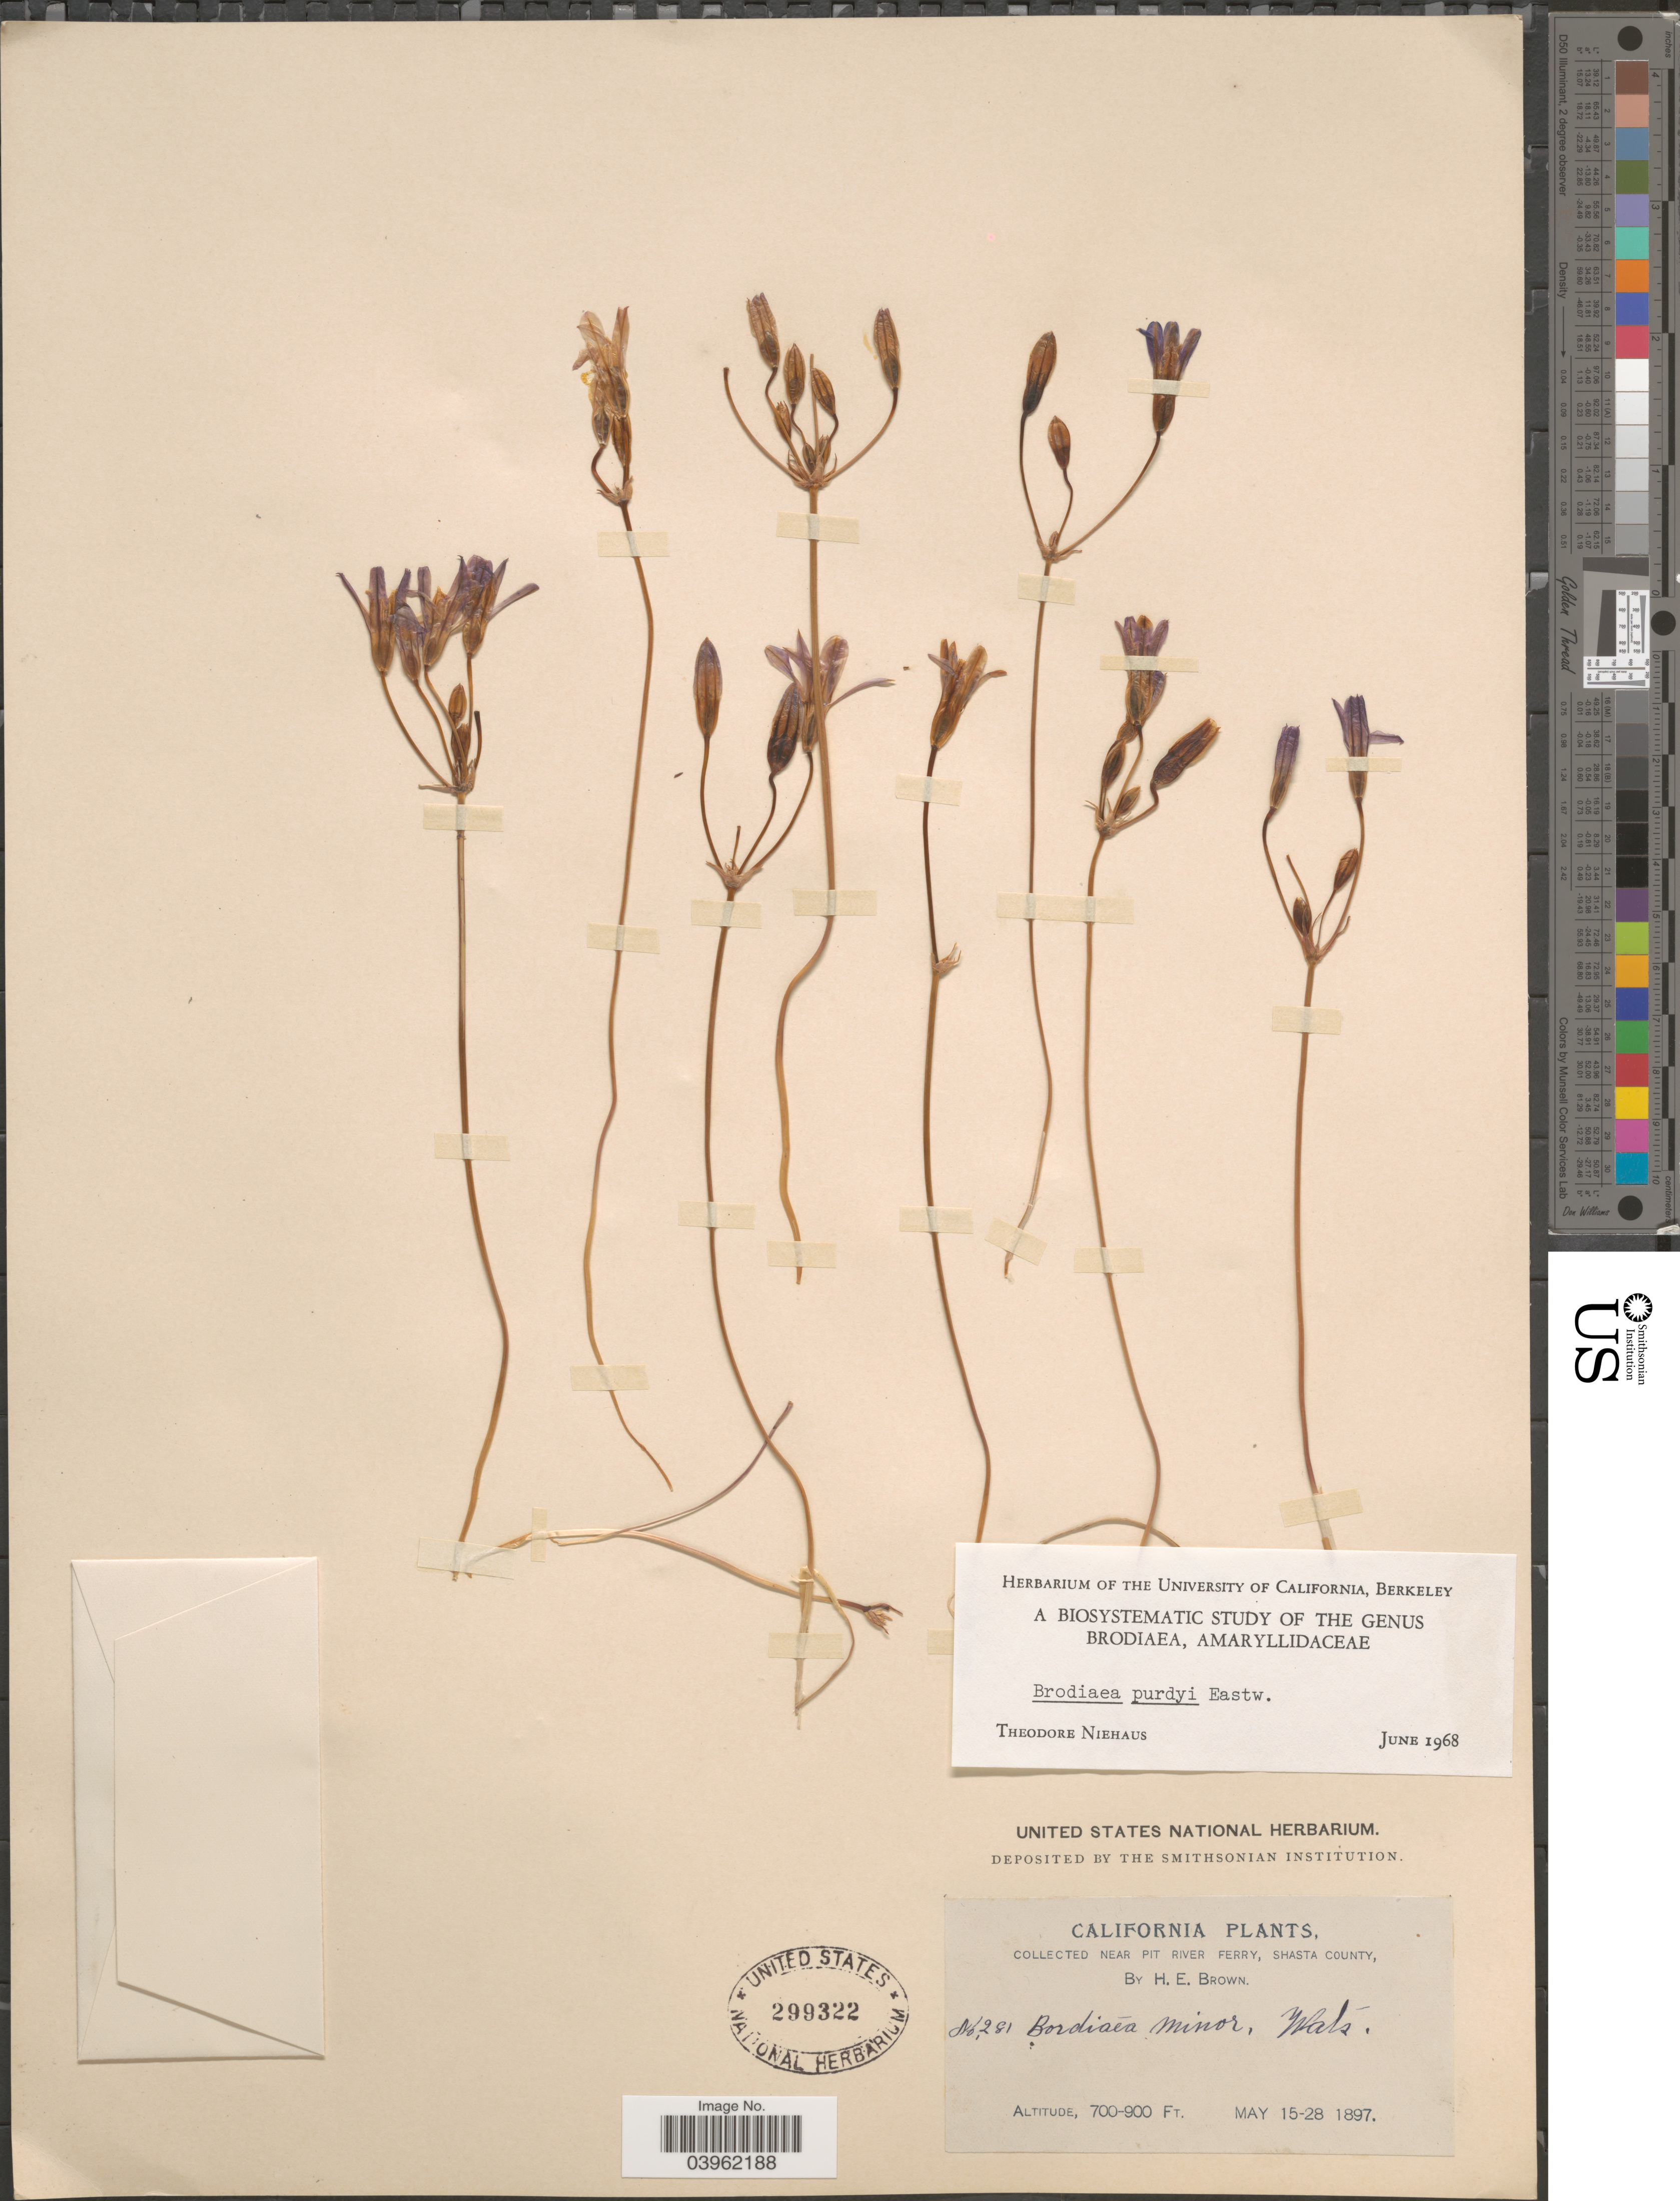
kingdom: Plantae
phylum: Tracheophyta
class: Liliopsida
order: Asparagales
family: Asparagaceae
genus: Brodiaea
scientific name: Brodiaea purdyi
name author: Eastw.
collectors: H. E. Brown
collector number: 281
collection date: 1897-05-15/1897-05-28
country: United States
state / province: California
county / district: Shasta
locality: Near Pit River Ferry, Shasta County.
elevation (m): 213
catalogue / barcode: US 299322